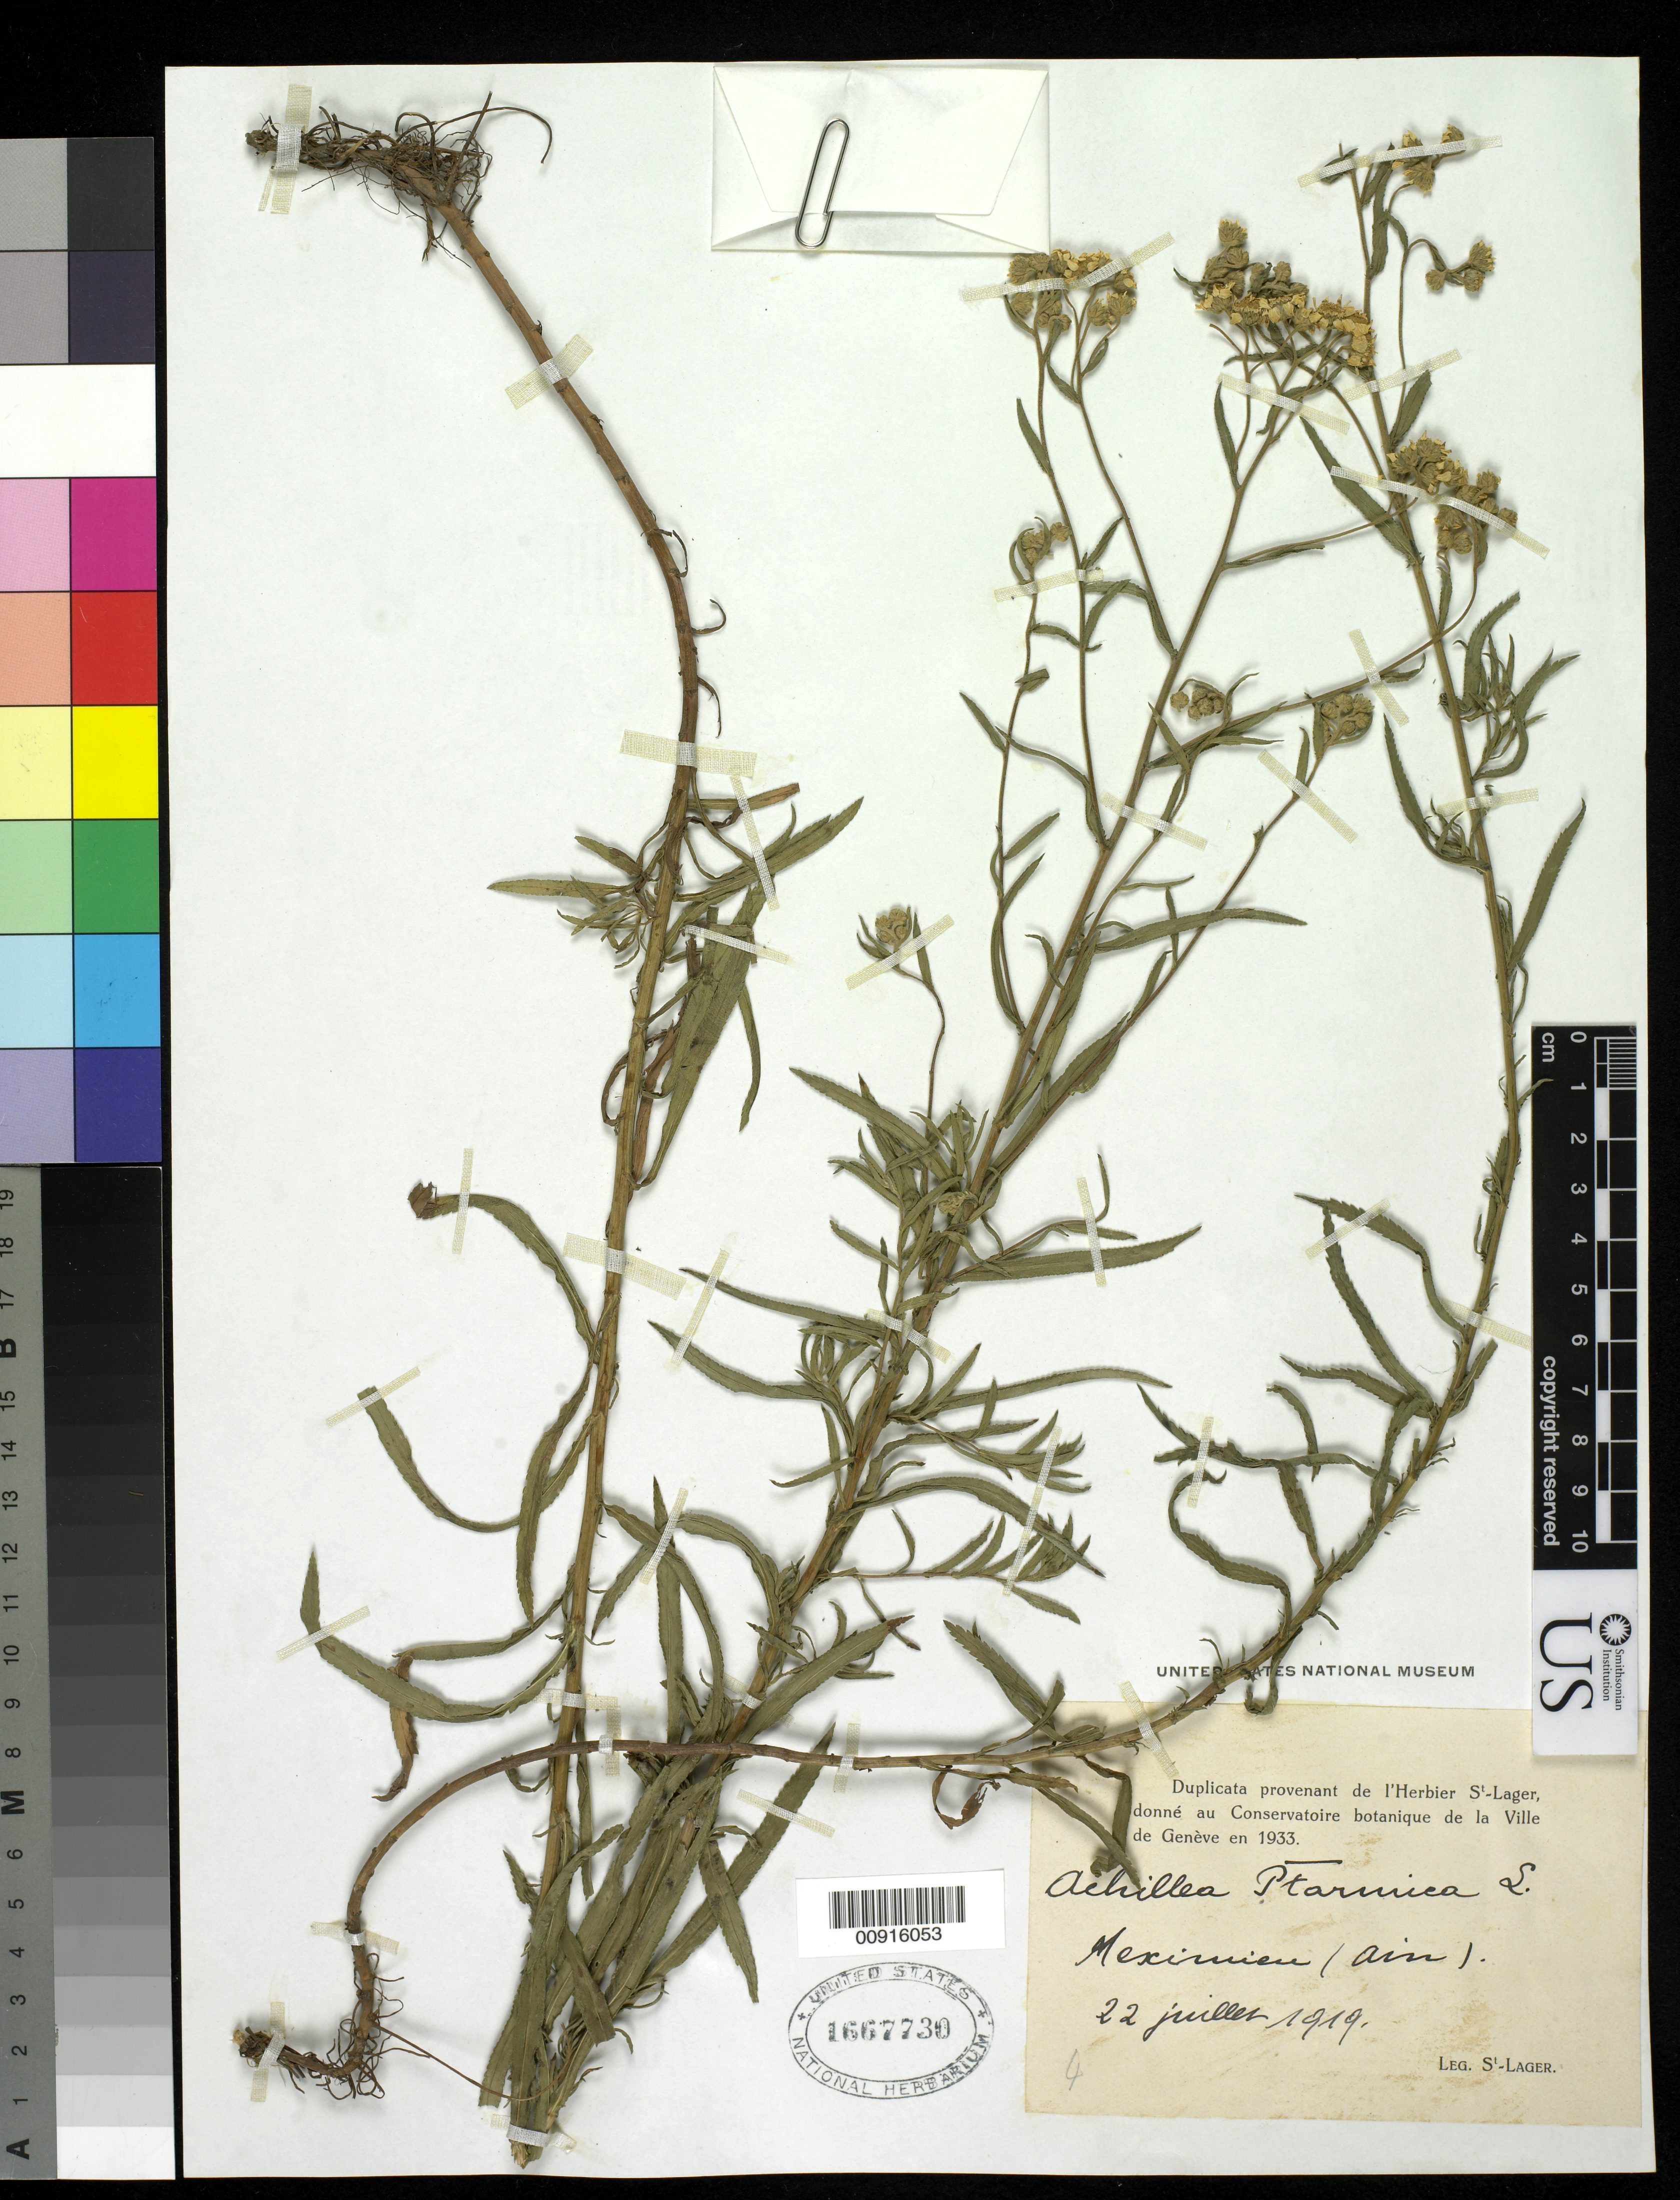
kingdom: Plantae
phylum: Tracheophyta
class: Magnoliopsida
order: Asterales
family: Asteraceae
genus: Achillea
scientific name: Achillea ptarmica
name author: L.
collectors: Ferrari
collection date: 1899-02-05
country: Italy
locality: Torino: Vauda I "Leyni"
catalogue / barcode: US 1625235